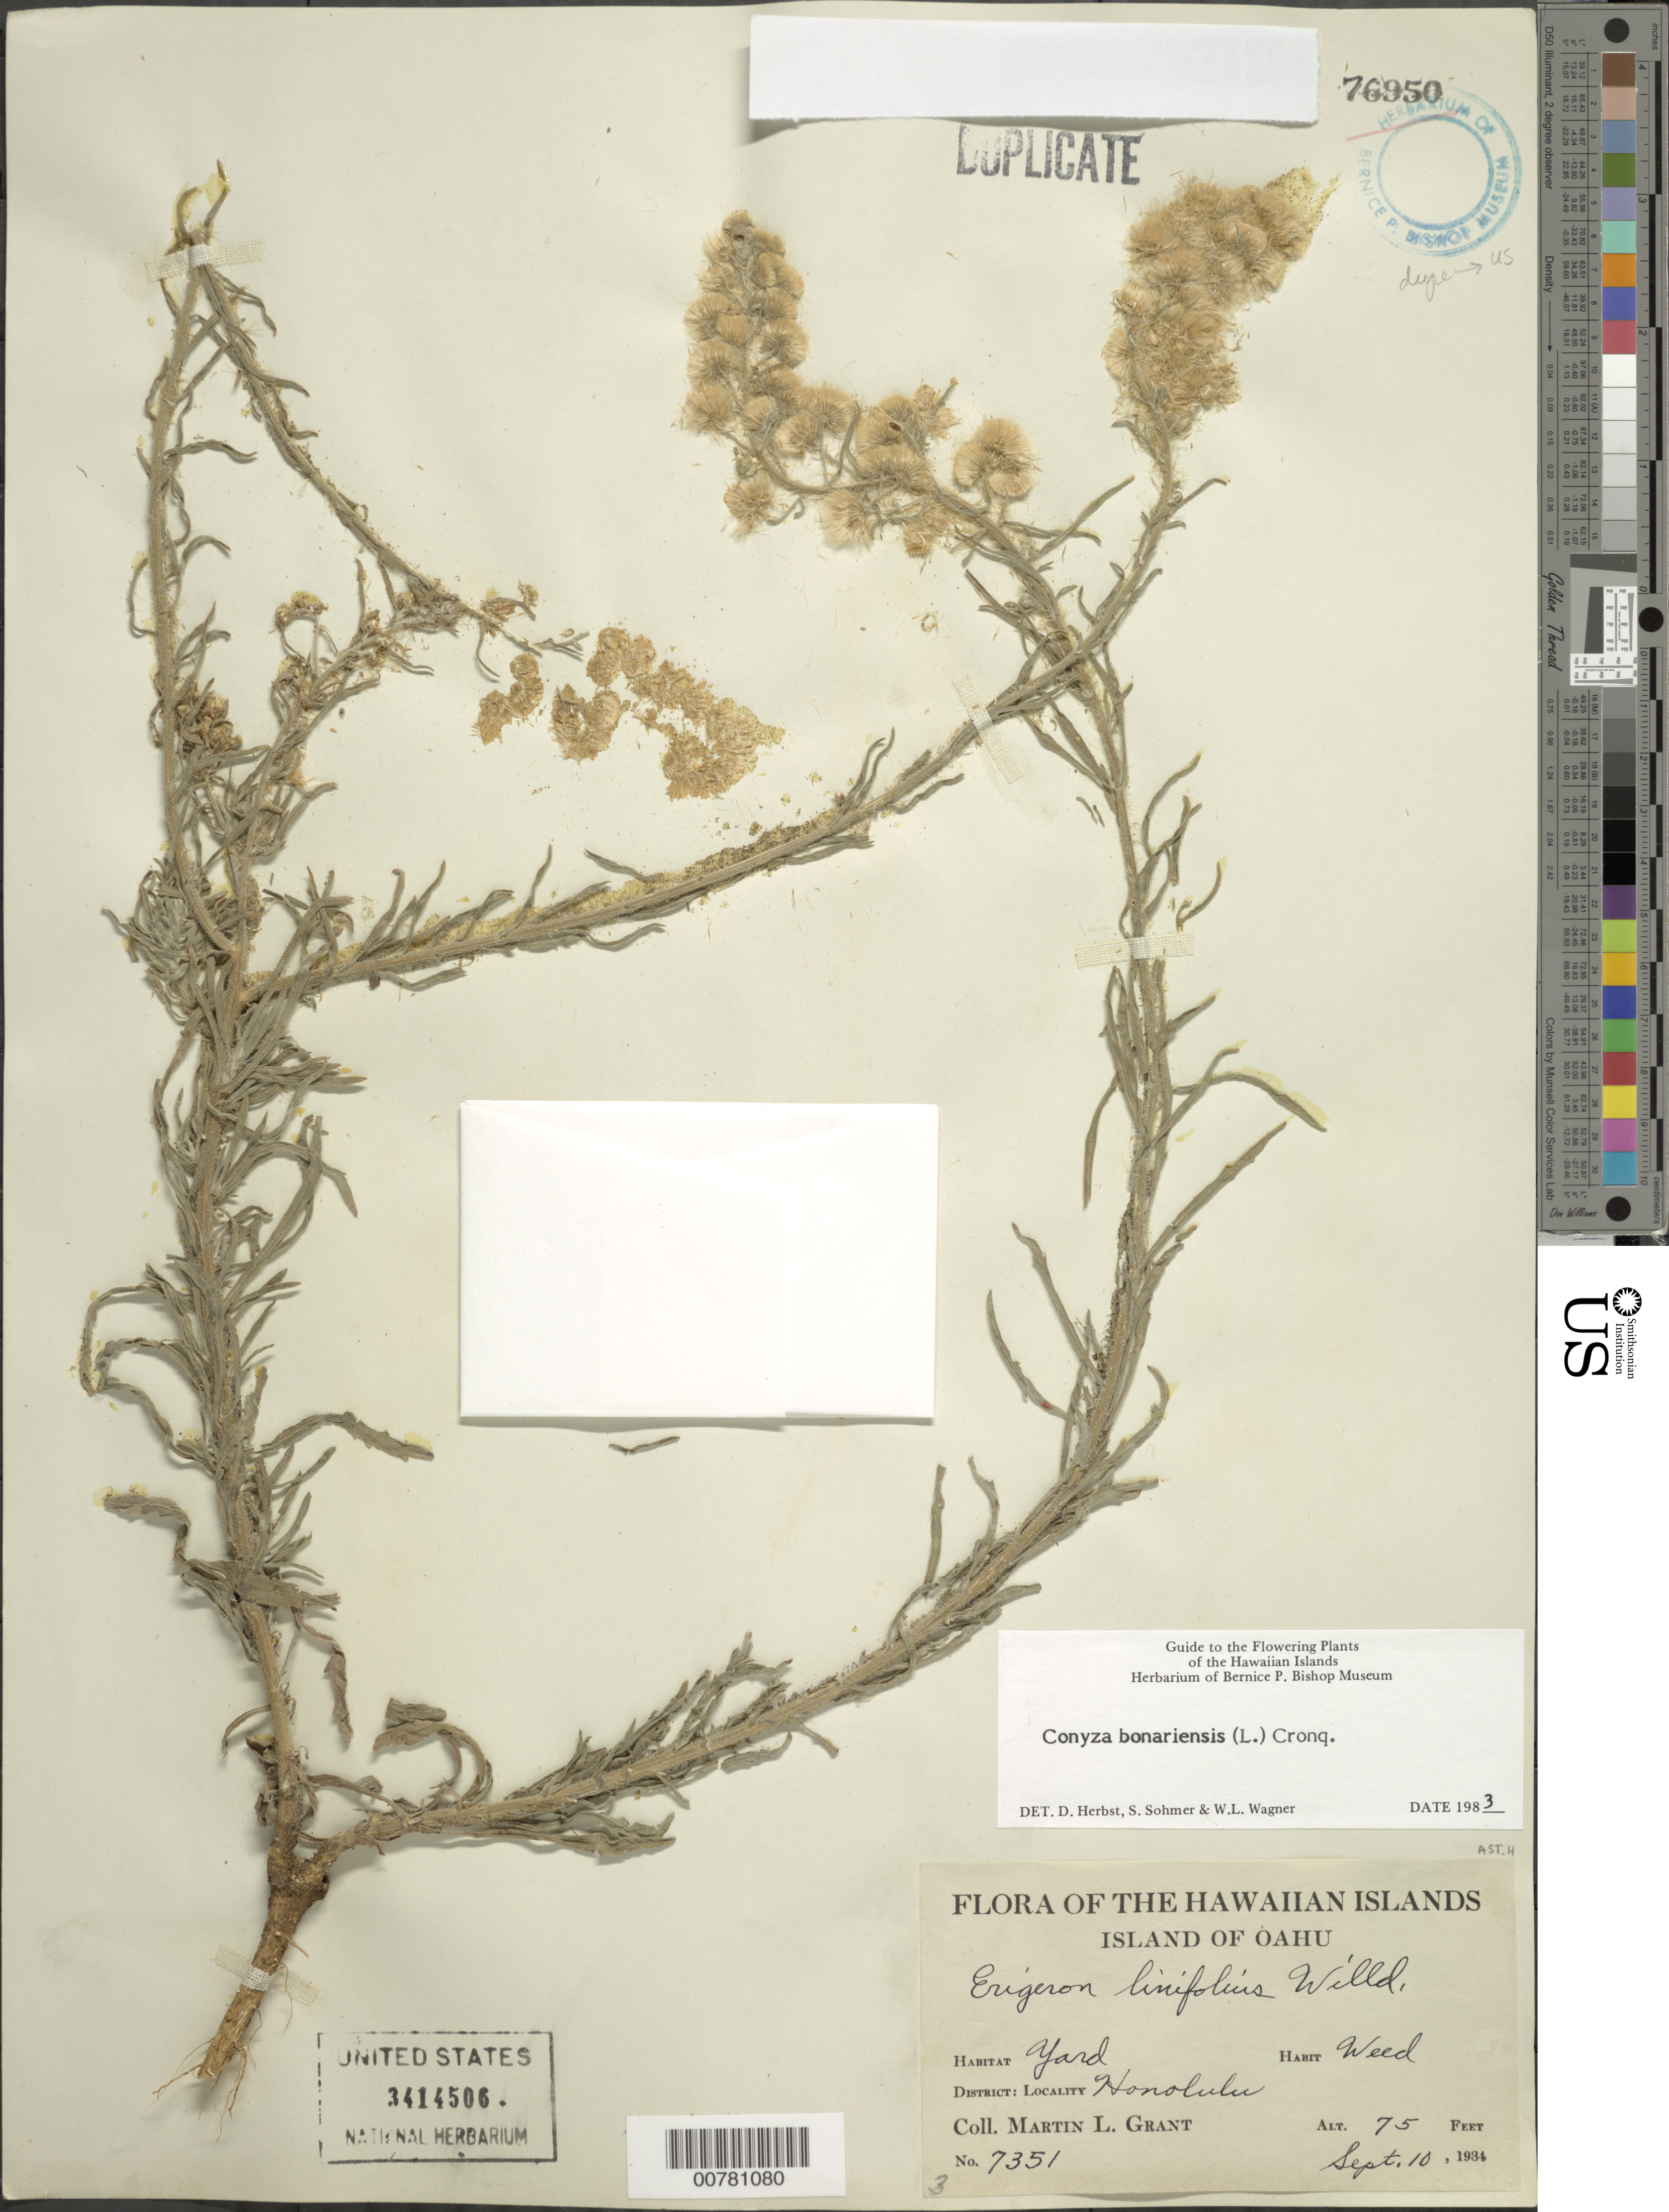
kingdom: Plantae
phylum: Tracheophyta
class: Magnoliopsida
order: Asterales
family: Asteraceae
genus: Erigeron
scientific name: Erigeron bonariensis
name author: L.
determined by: Wagner, W. L., (BOT), Smithsonian Institution - National Museum of Natural History (UNITED STATES)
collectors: M. L. Grant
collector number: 7351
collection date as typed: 10 Sep 1934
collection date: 1934-09-10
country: United States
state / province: Hawaii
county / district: Honolulu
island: Oahu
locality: Honolulu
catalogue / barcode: US 3414506